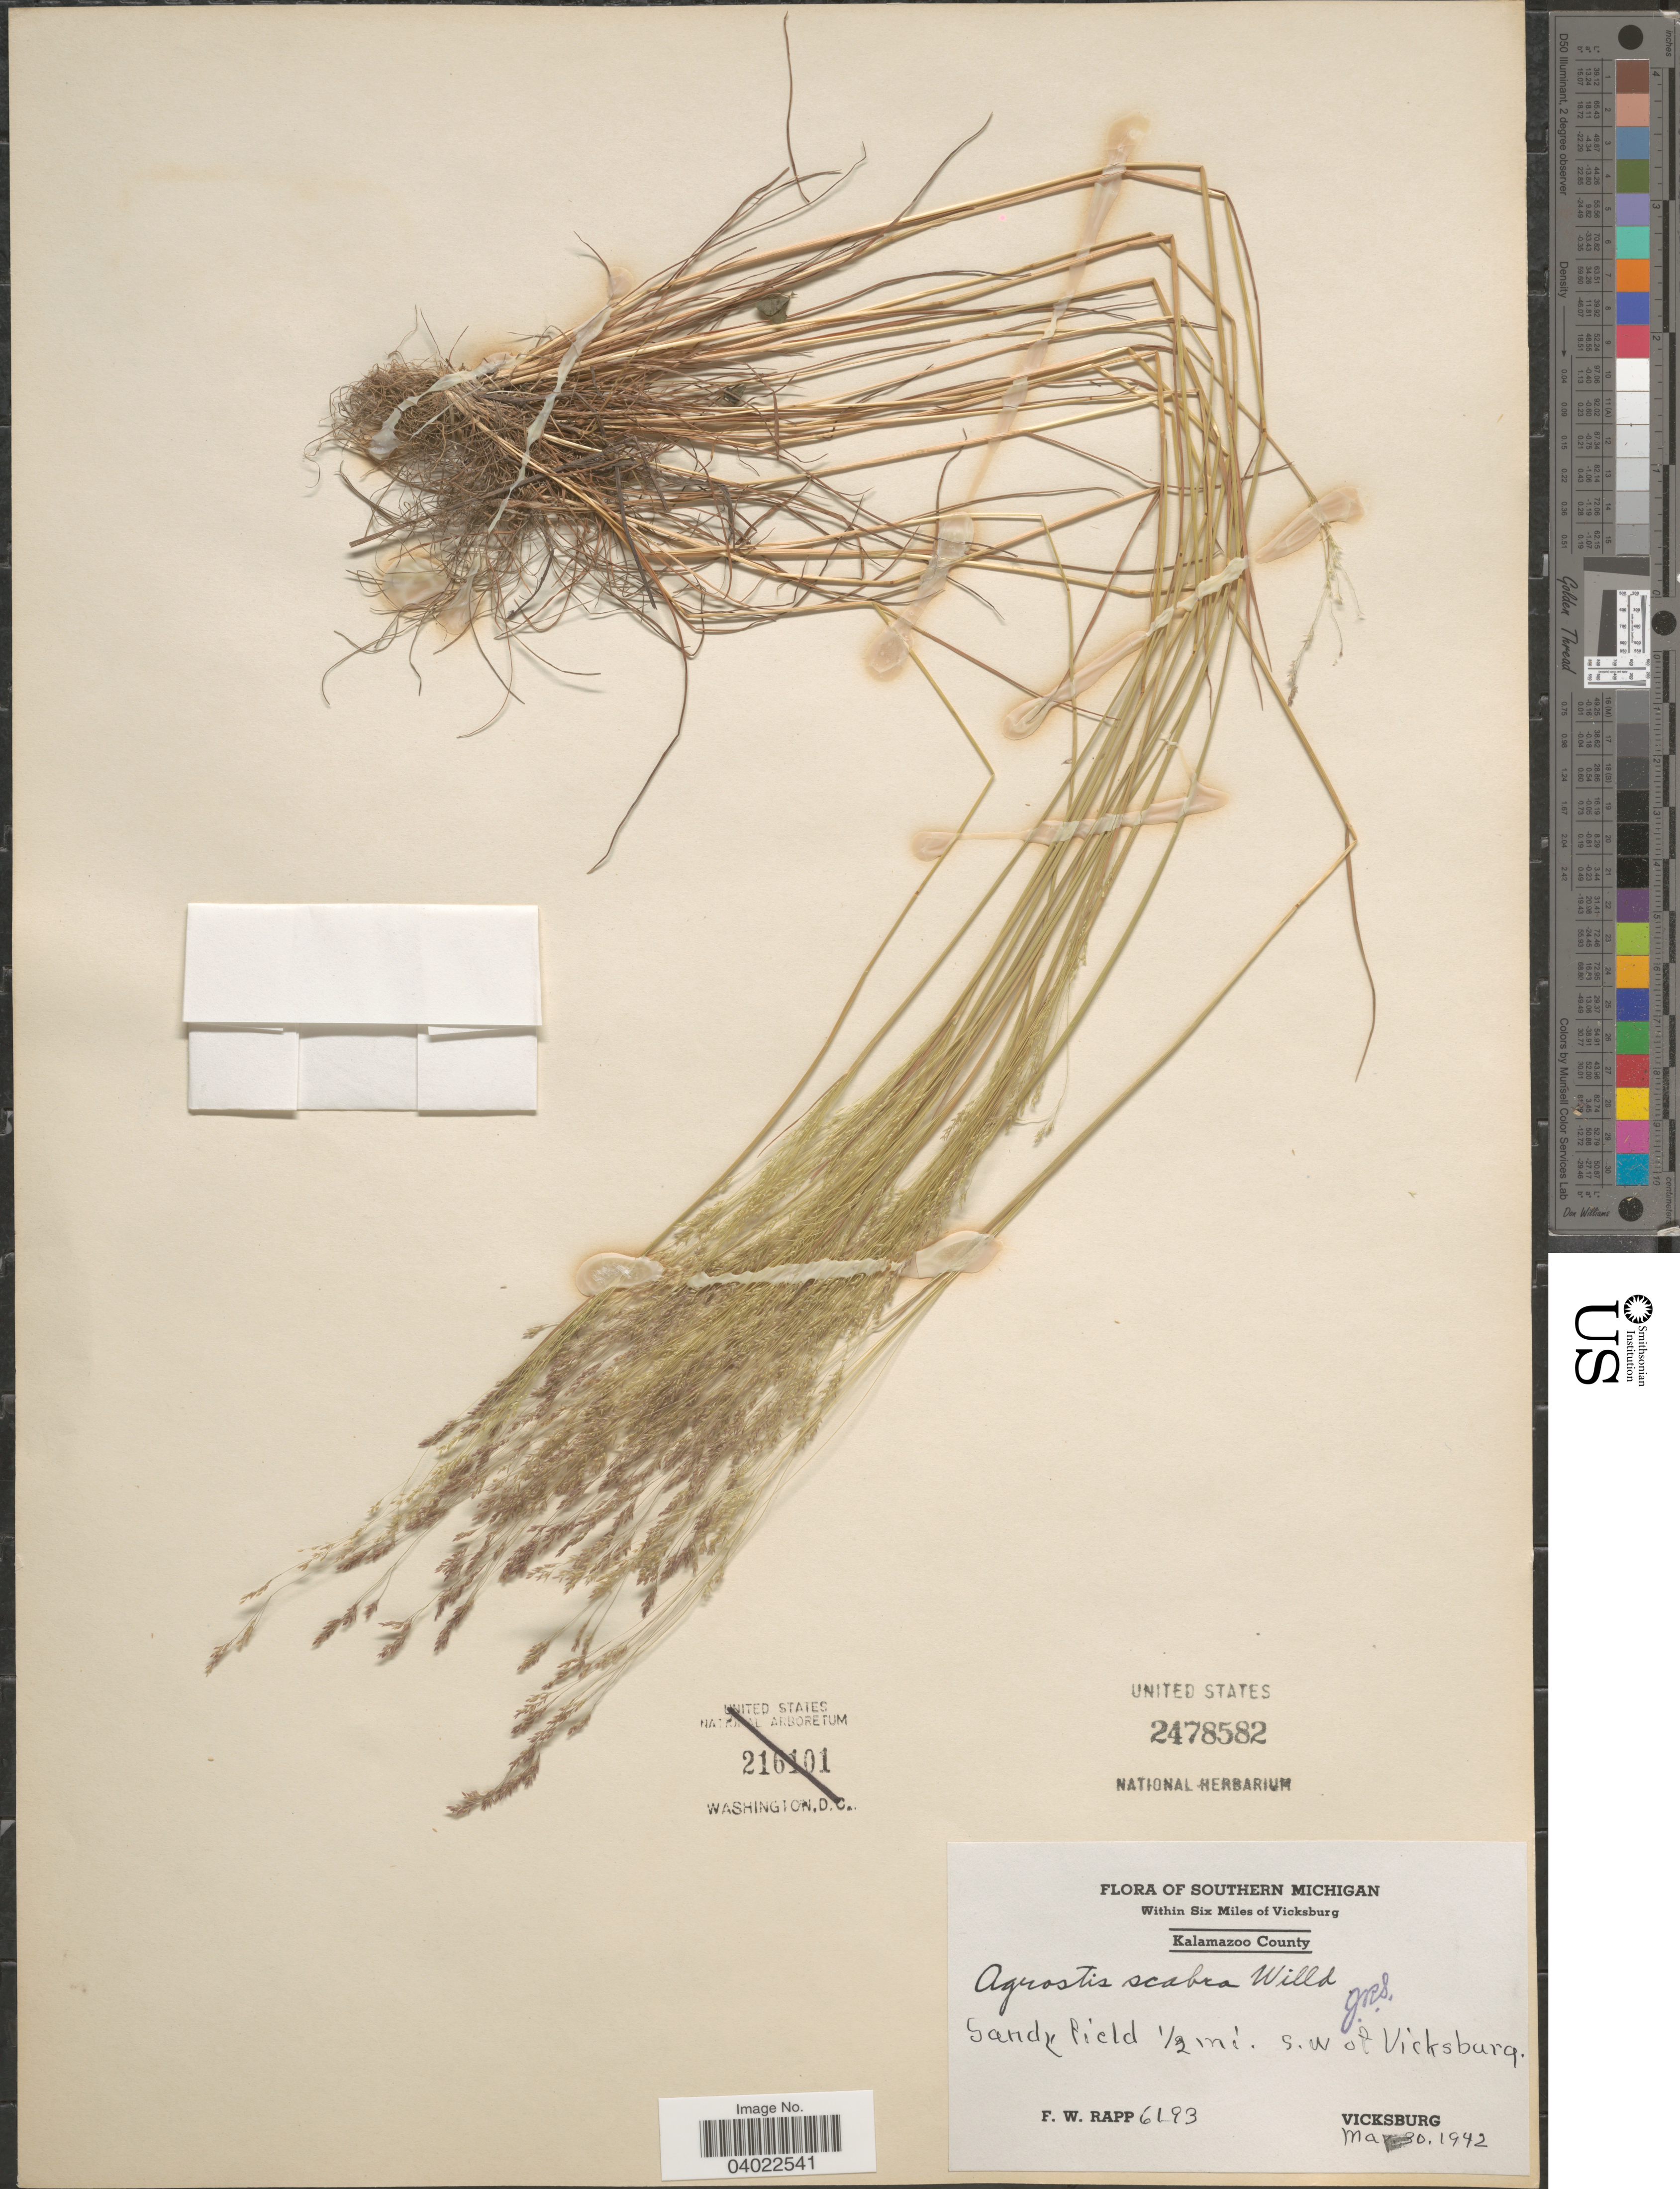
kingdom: Plantae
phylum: Tracheophyta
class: Liliopsida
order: Poales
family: Poaceae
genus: Agrostis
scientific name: Agrostis scabra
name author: Willd.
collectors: F. Rapp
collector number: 6193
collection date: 1942-03-30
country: United States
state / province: Michigan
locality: Southern Michigan. Within Six Miles of Vicksburg. Kalamazoo County. Sandy field ½ mi. S.W. of Vicksburg.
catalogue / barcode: US 2478582